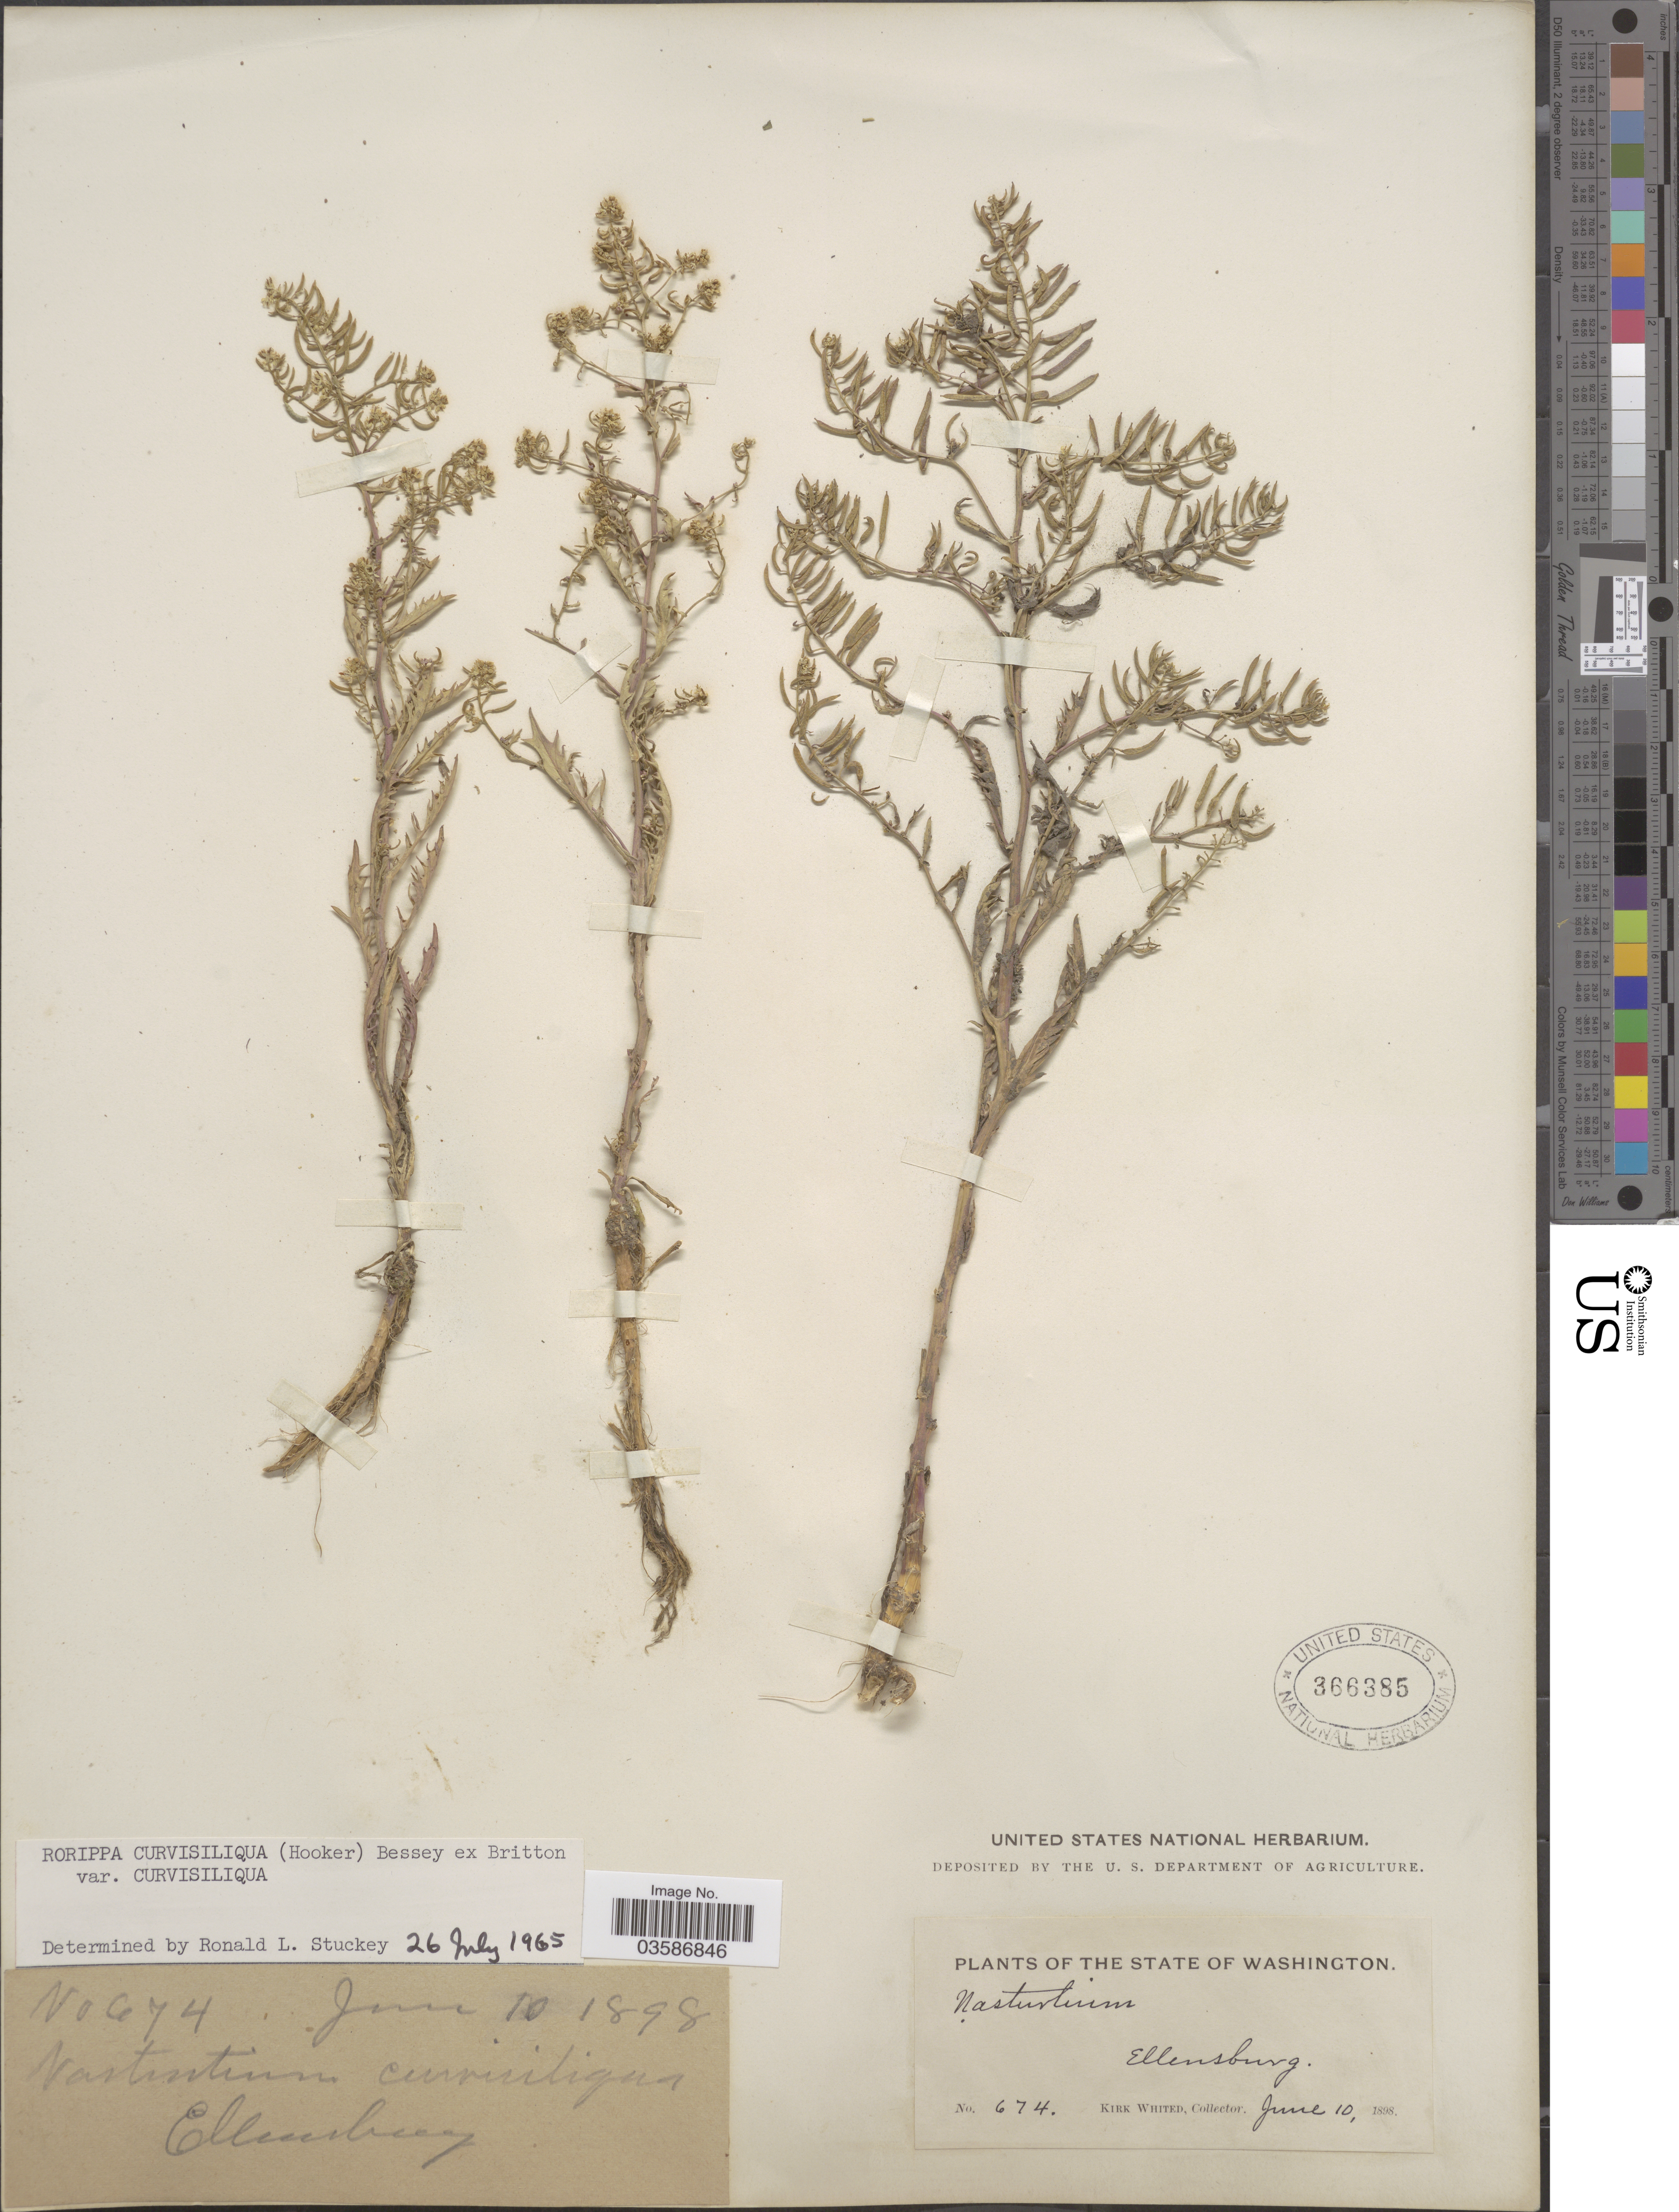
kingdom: Plantae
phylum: Tracheophyta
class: Magnoliopsida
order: Brassicales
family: Brassicaceae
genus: Rorippa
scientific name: Rorippa curvisiliqua var. curvisiliqua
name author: (Hook.) Bessey ex Britton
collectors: K. Whited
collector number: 674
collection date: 1898-06-10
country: United States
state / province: Washington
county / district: Kittitas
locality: Ellensburg.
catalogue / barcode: US 366385